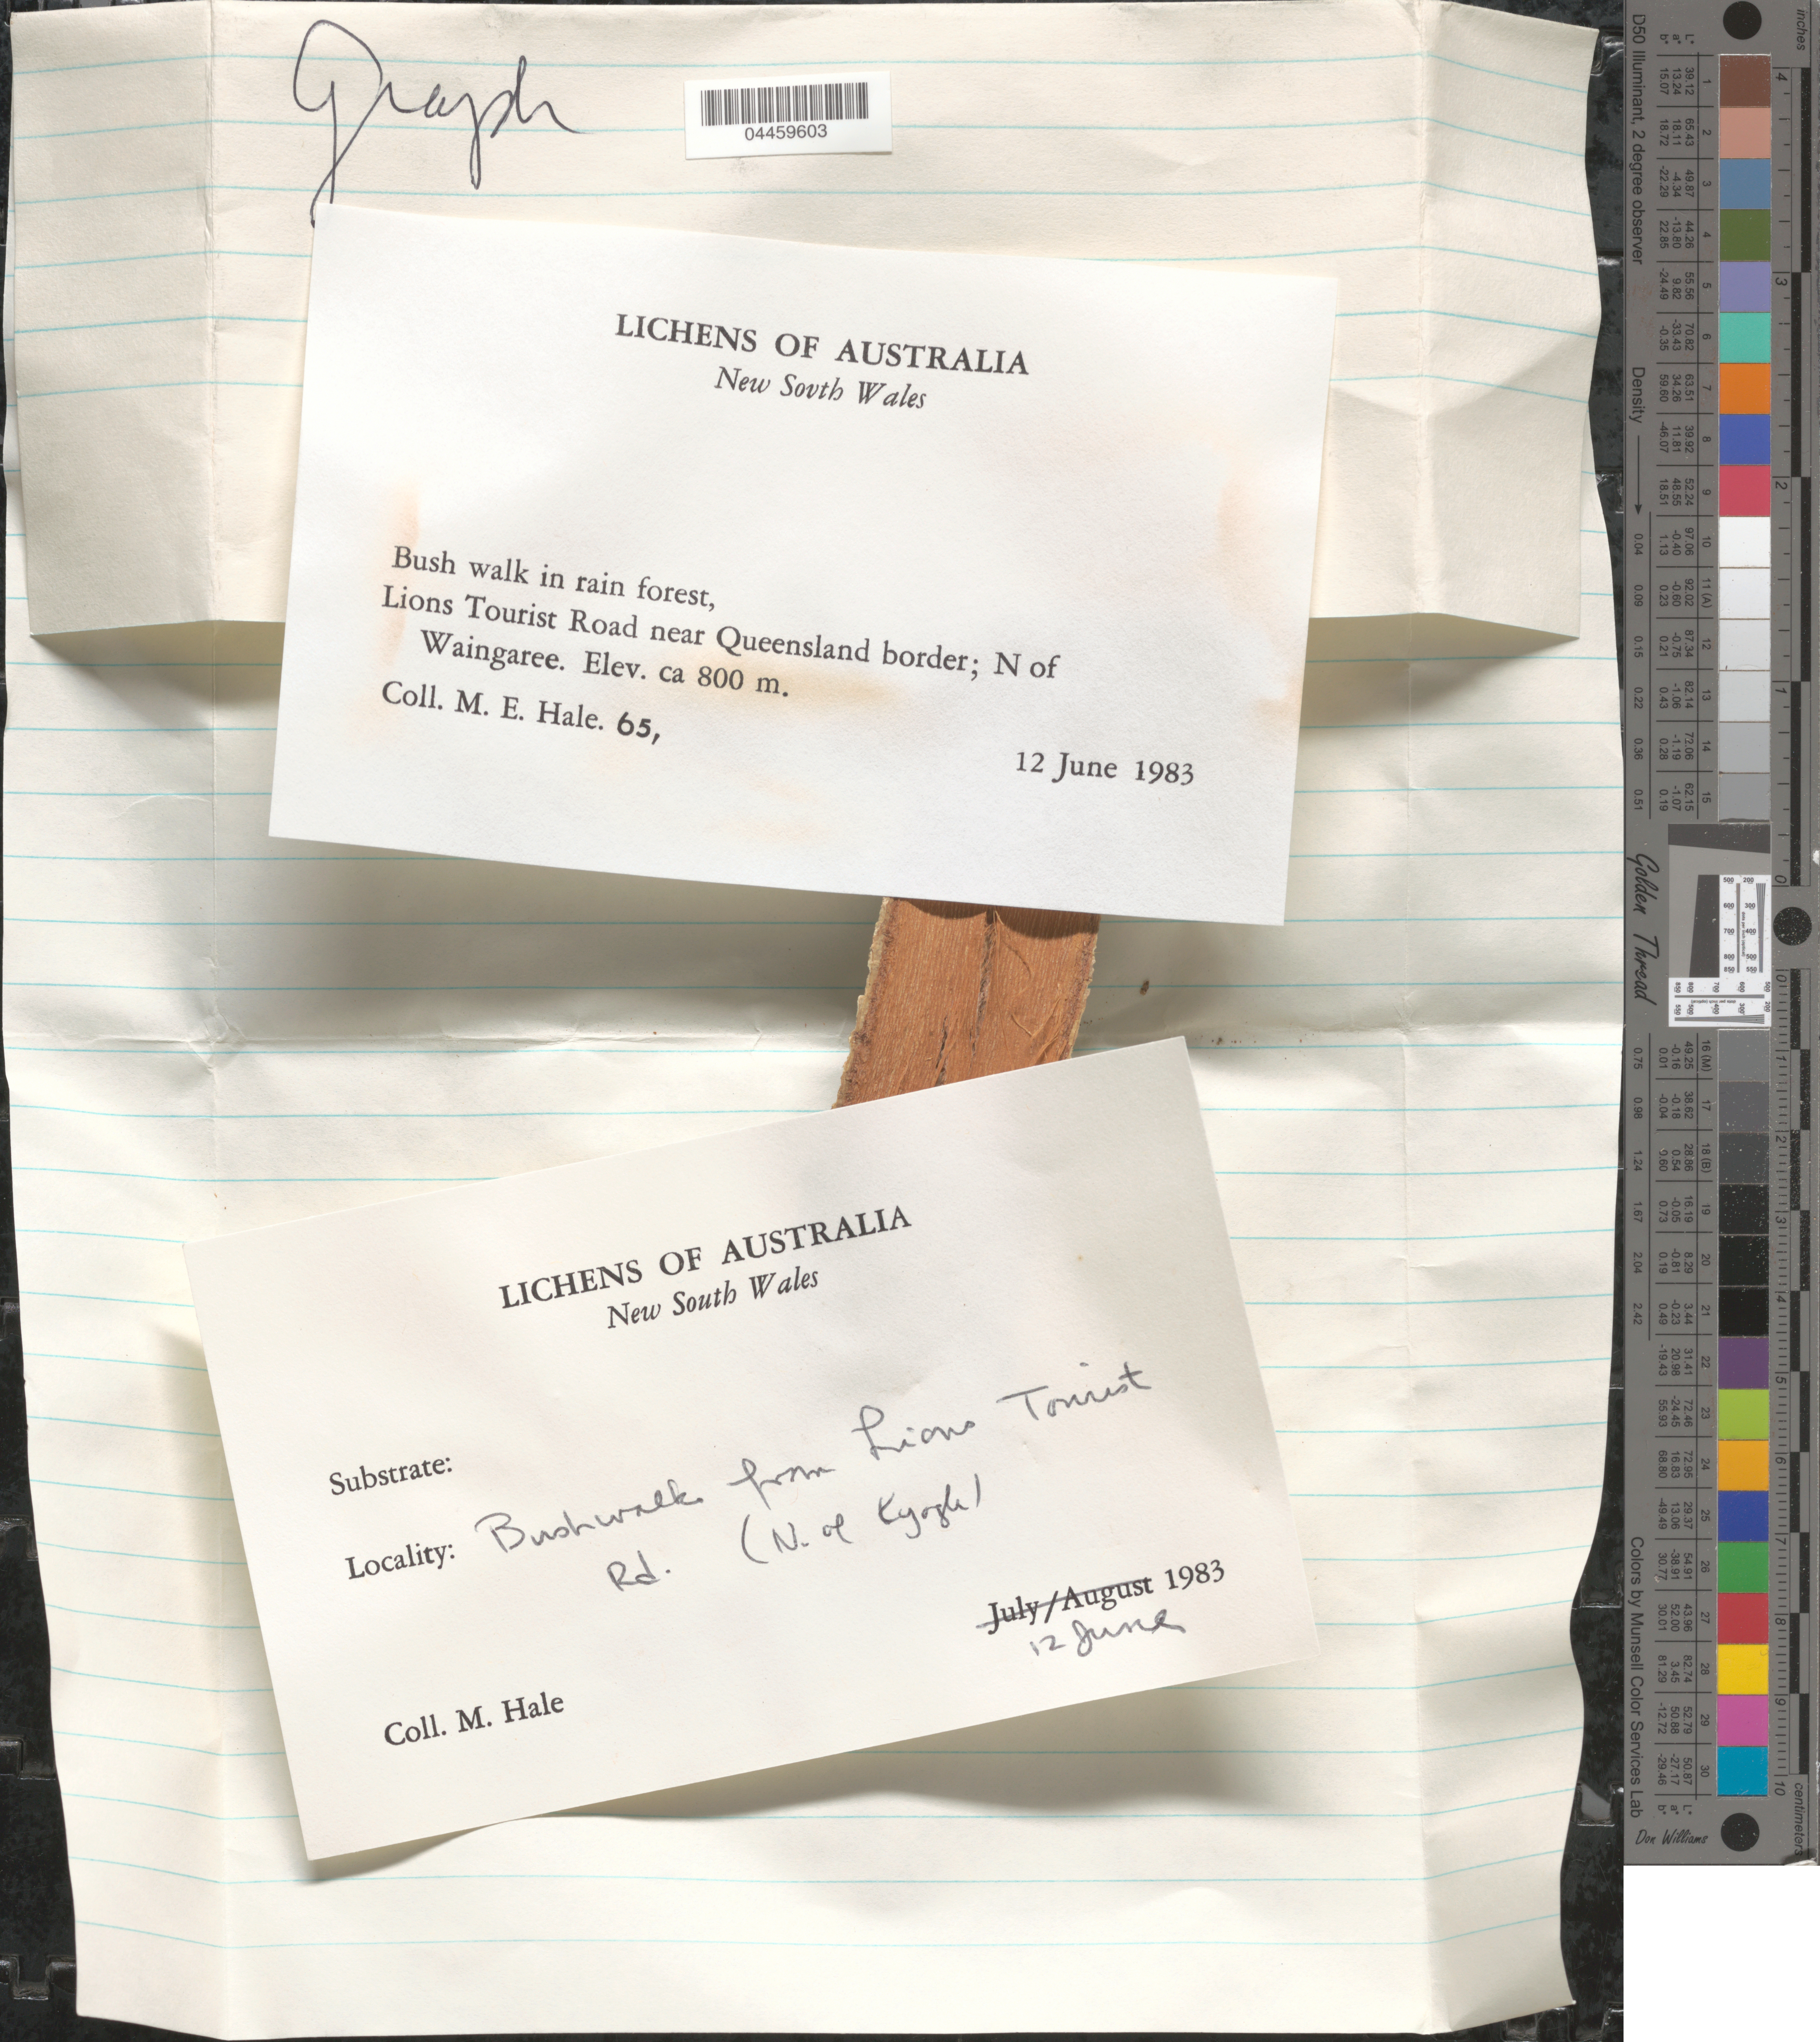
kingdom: Fungi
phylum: Ascomycota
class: Lecanoromycetes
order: Ostropales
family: Graphidaceae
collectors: M. Hale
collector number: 63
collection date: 1983-06-12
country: Australia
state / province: New South Wales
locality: Lions Tourist Road near Queensland border; N of Waingaree. (N. of Kyogle).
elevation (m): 800